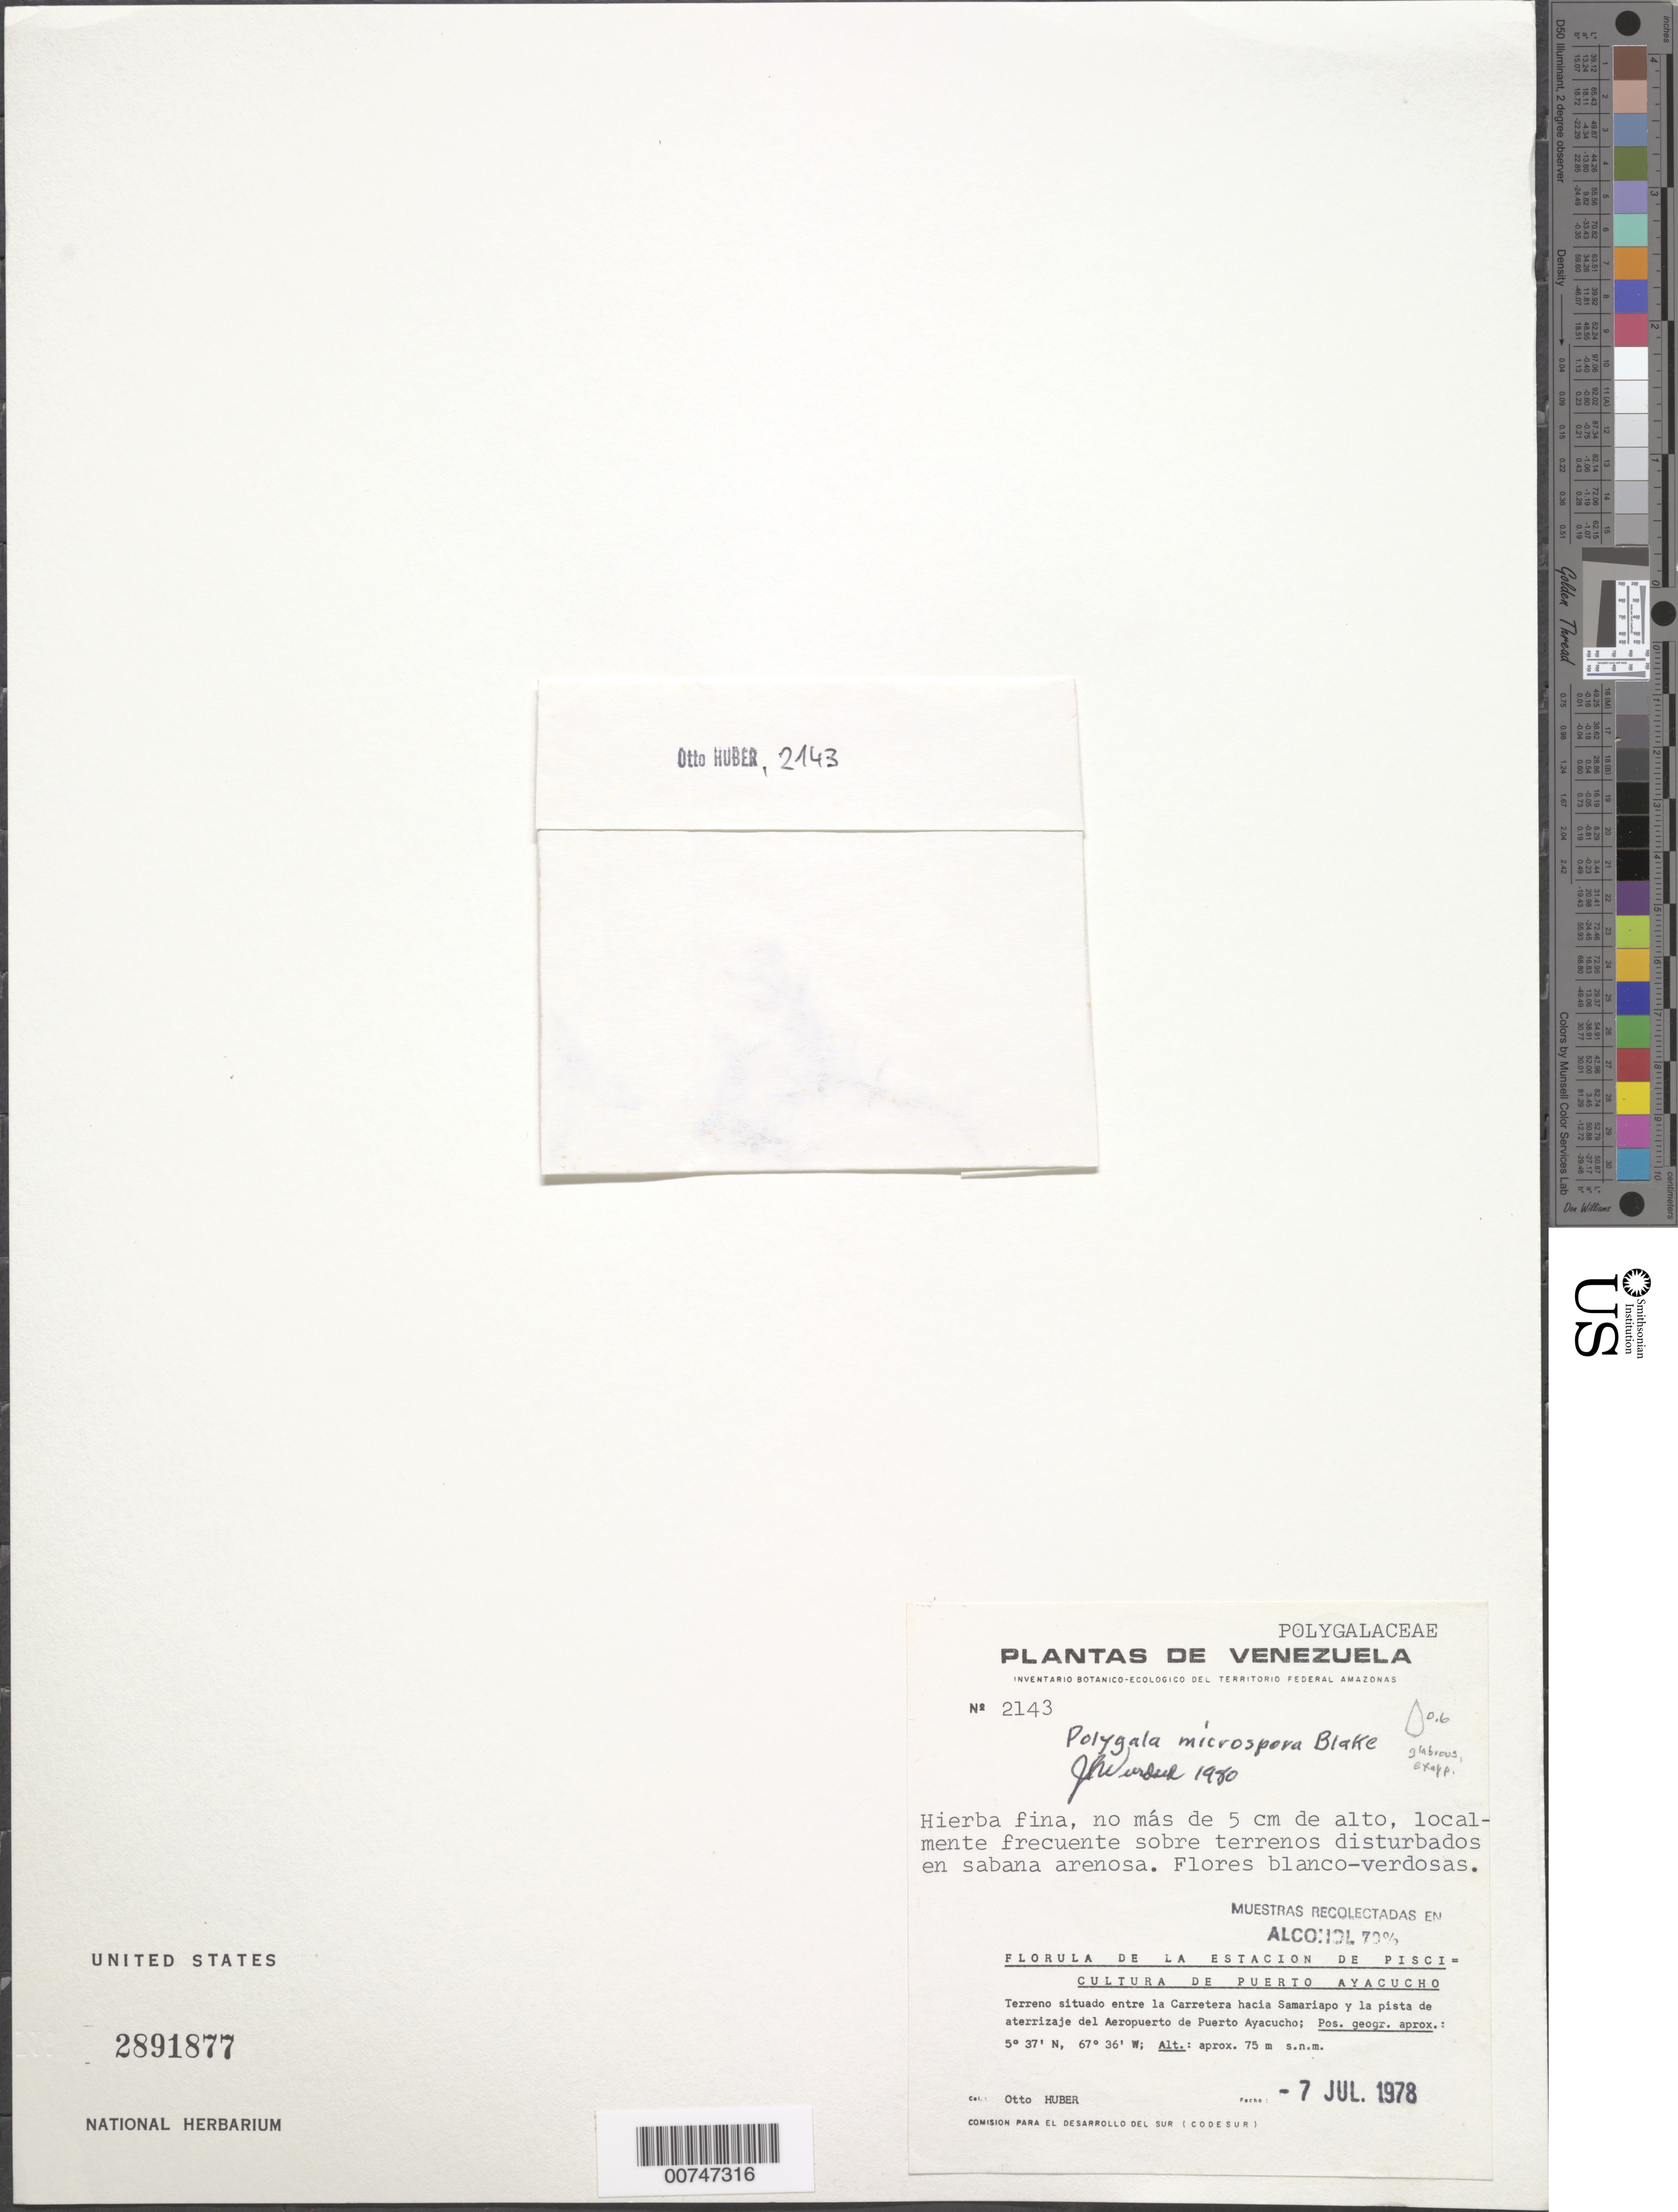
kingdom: Plantae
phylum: Tracheophyta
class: Magnoliopsida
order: Fabales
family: Polygalaceae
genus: Polygala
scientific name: Polygala sedoides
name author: A.W. Benn.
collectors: O. Huber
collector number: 2143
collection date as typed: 7-Jul-78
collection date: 1978-07-07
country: Venezuela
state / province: Amazonas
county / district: Atures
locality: Puerto Ayacucho, entre la carretera hacia Samariapo y la pista de aterrizaje del Aeropuerto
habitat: Sobre terrenos disturbados en sabana arenosa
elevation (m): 75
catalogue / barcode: US 2891877